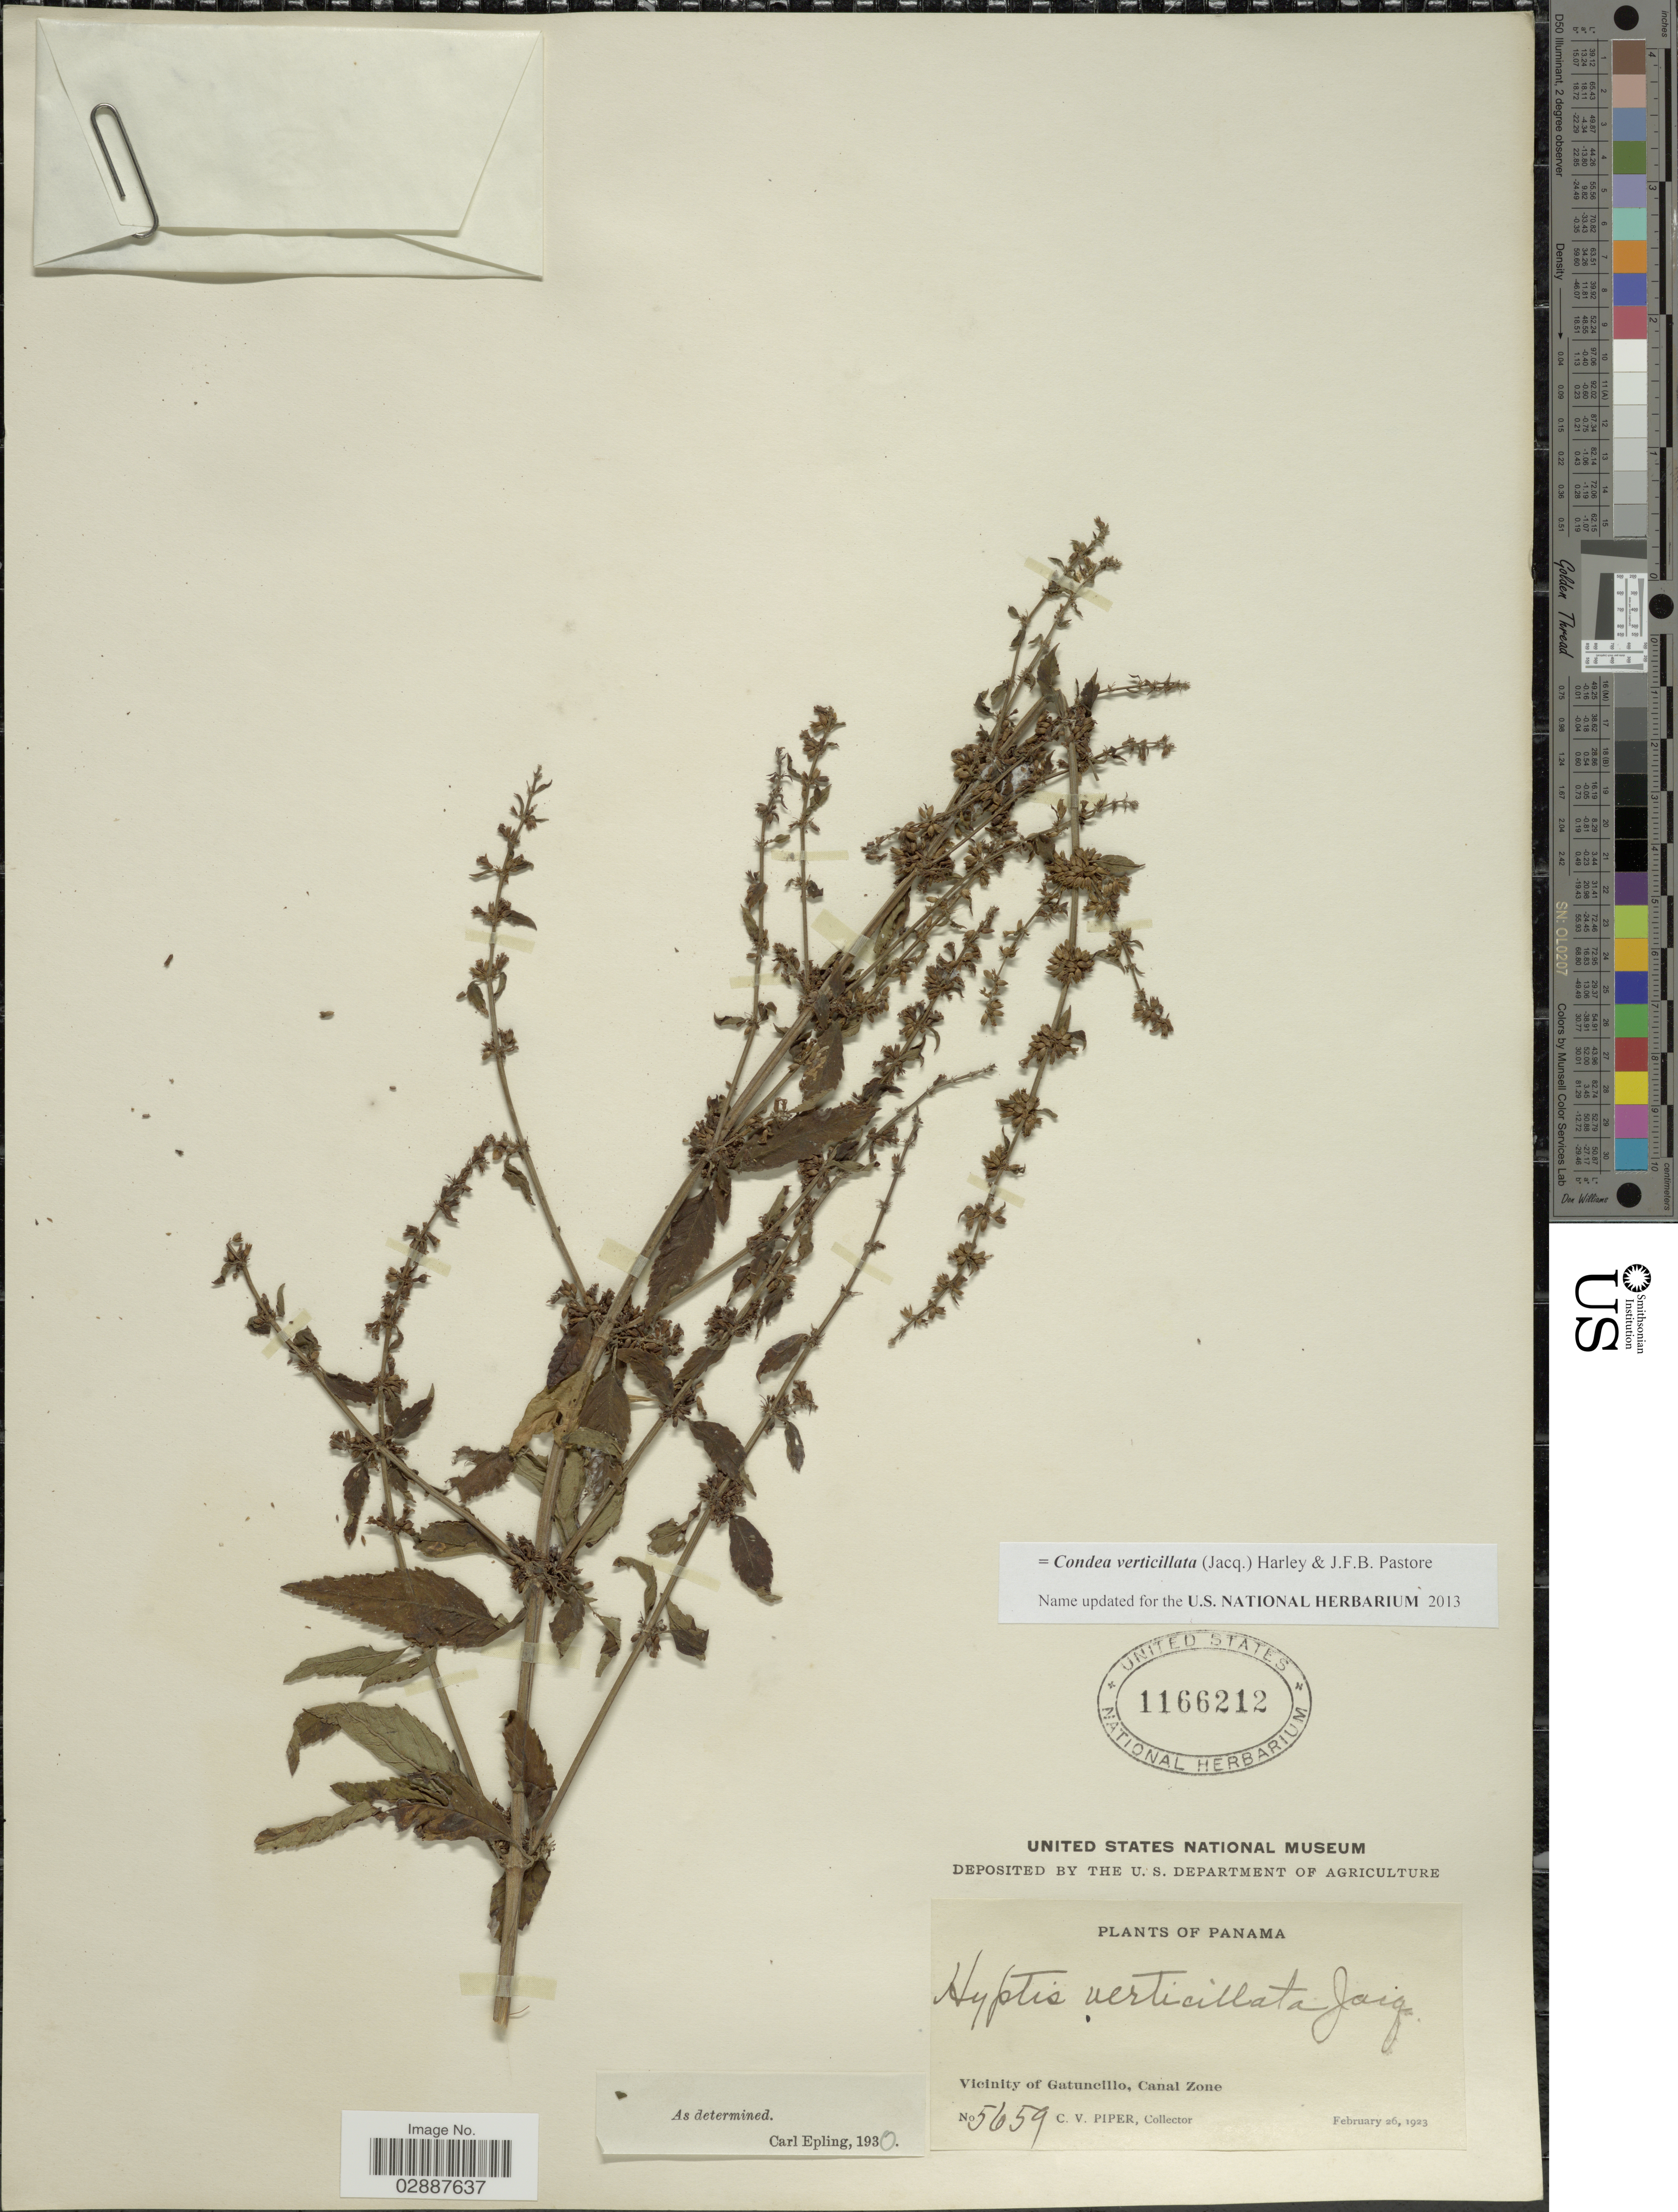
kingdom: Plantae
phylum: Tracheophyta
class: Magnoliopsida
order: Lamiales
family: Lamiaceae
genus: Condea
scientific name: Condea verticillata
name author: (Jacq.) Harley & J.F.B. Pastore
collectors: C. V. Piper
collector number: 5659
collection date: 1923-02-26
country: Panama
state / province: Colón / Panamá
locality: Vicinity of Gatuncillo, Canal Zone.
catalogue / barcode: US 1166212